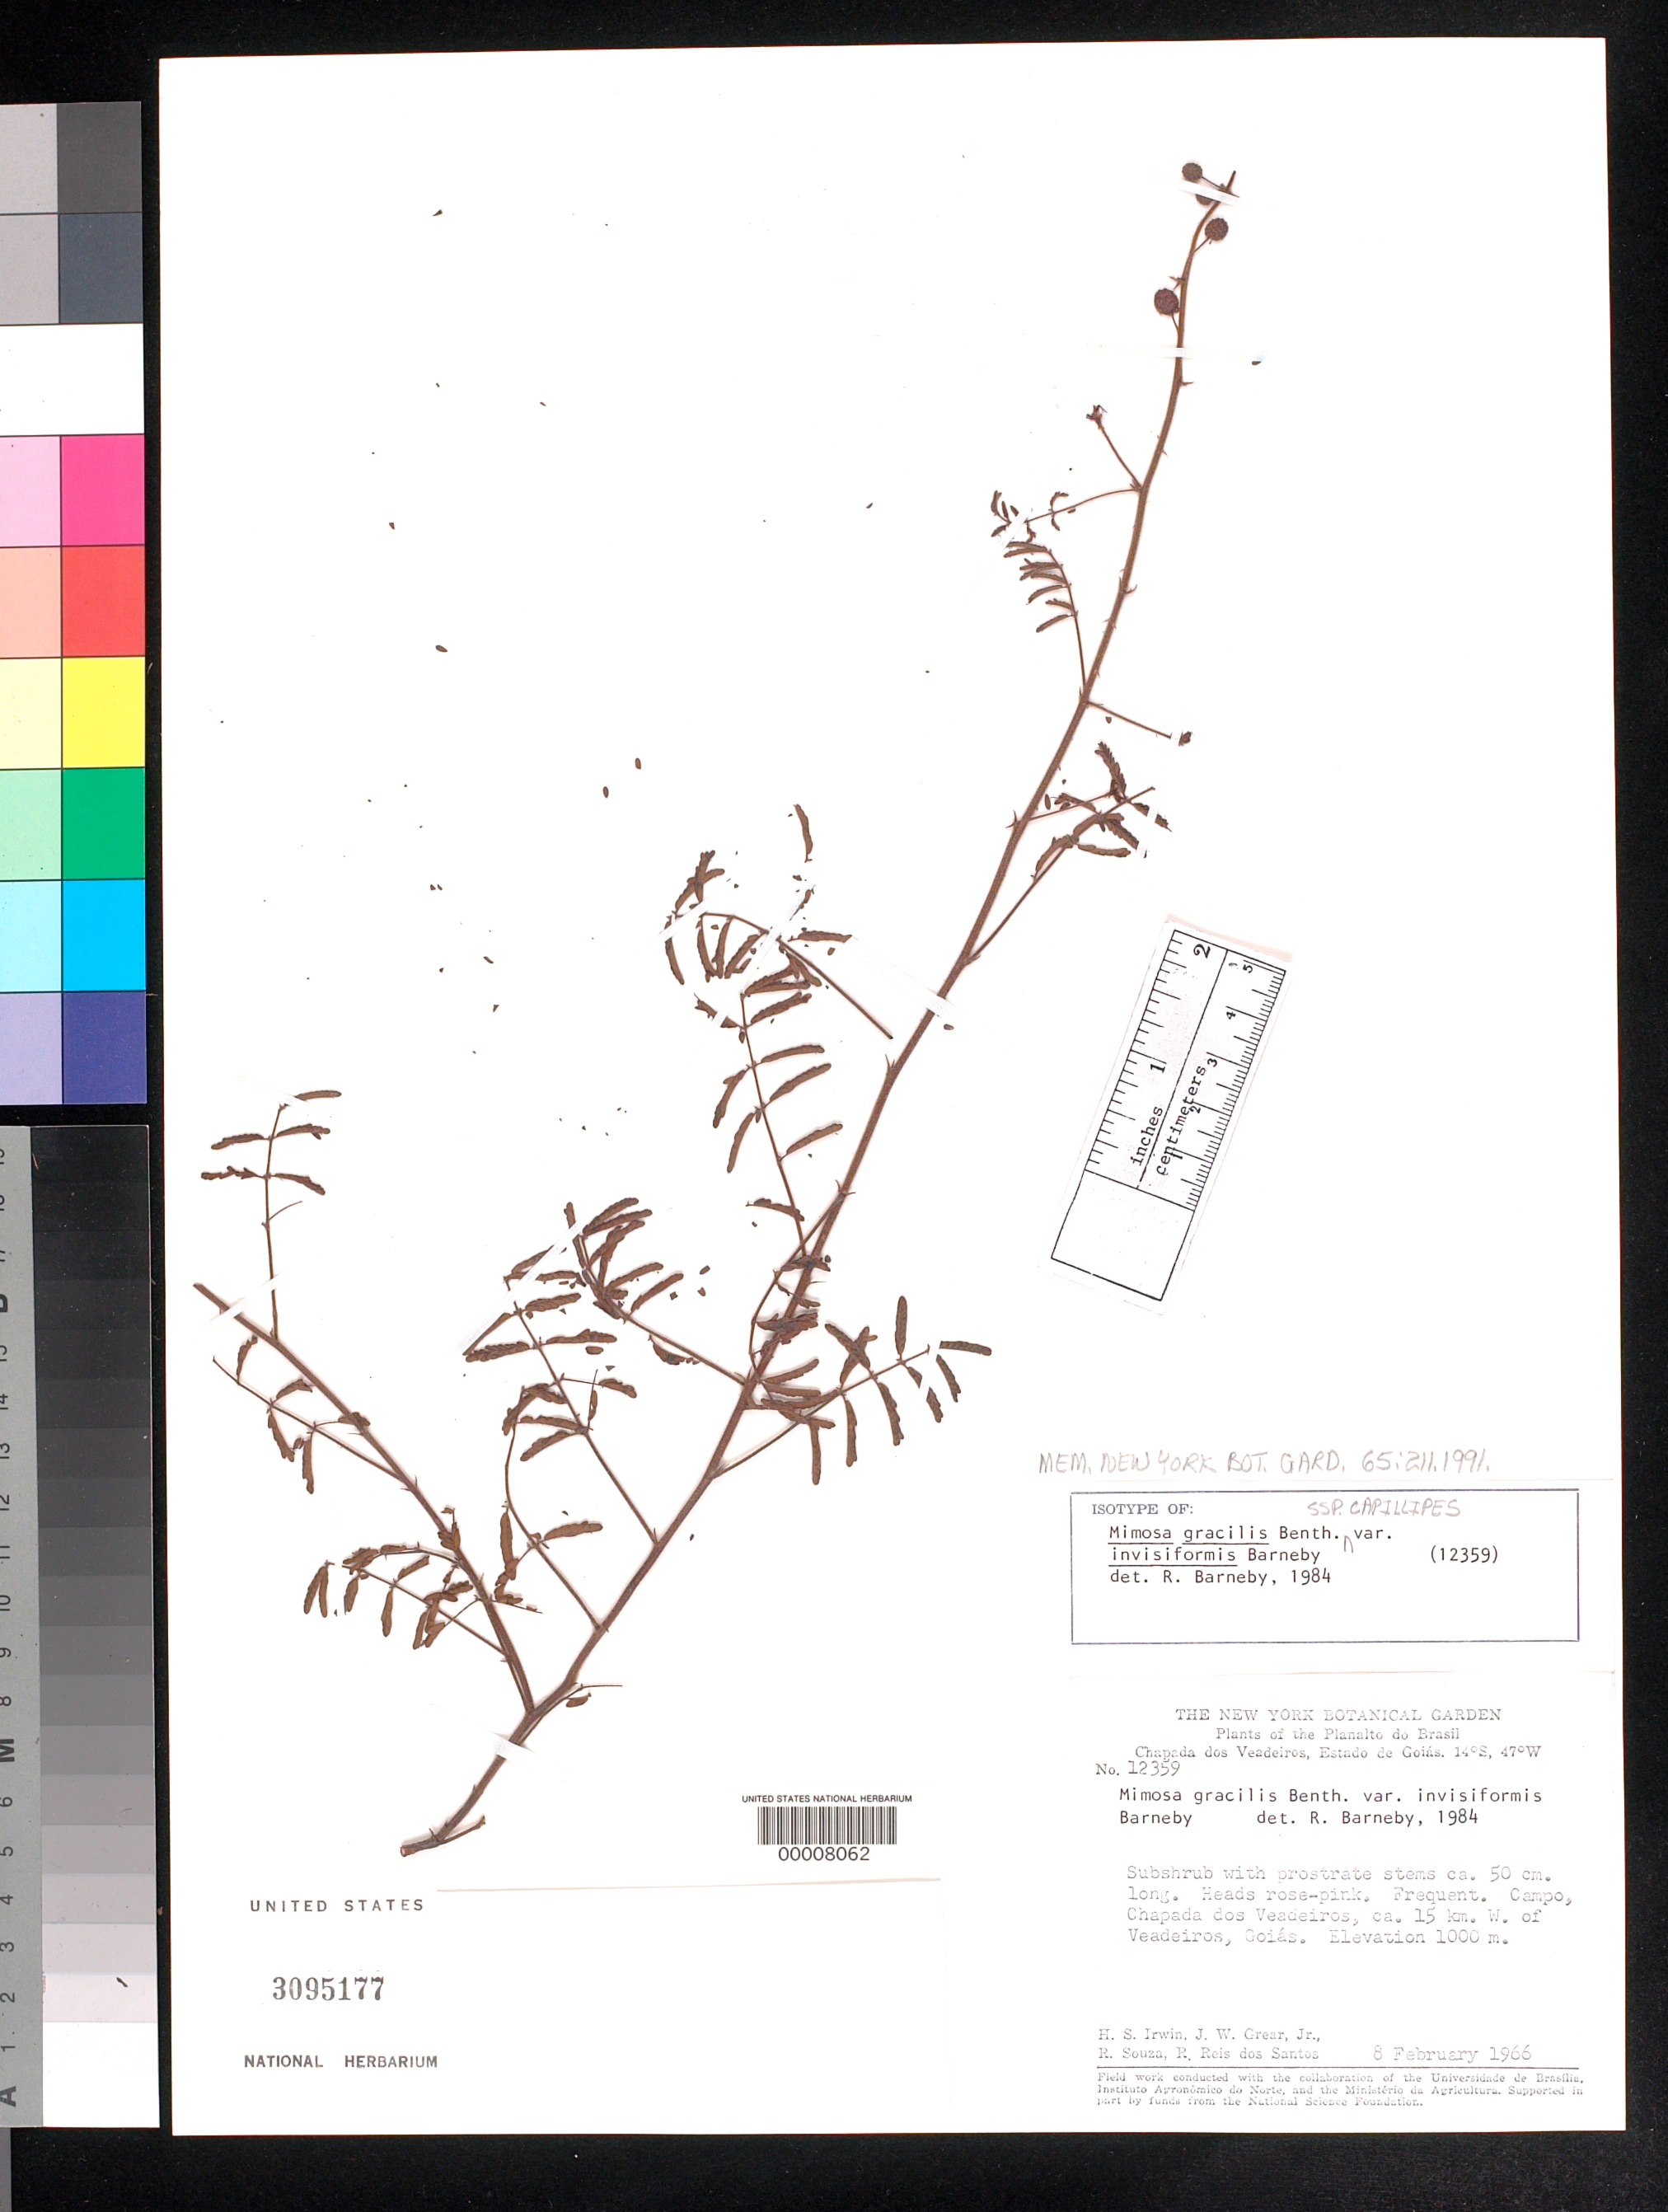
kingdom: Plantae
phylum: Tracheophyta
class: Magnoliopsida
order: Fabales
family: Fabaceae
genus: Mimosa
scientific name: Mimosa gracilis subsp. capillipes var. invisiformis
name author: Barneby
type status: Isotype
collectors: H. Irwin, J. W. Grear, R. Souza & R. G. P. Santos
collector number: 12359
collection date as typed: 08 Feb 1966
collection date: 1966-02-08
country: Brazil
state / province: Goiás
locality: Camp, Chapada dos Veadeiros, ca. 15 km W of Veadeiros.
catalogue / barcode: US 3095177